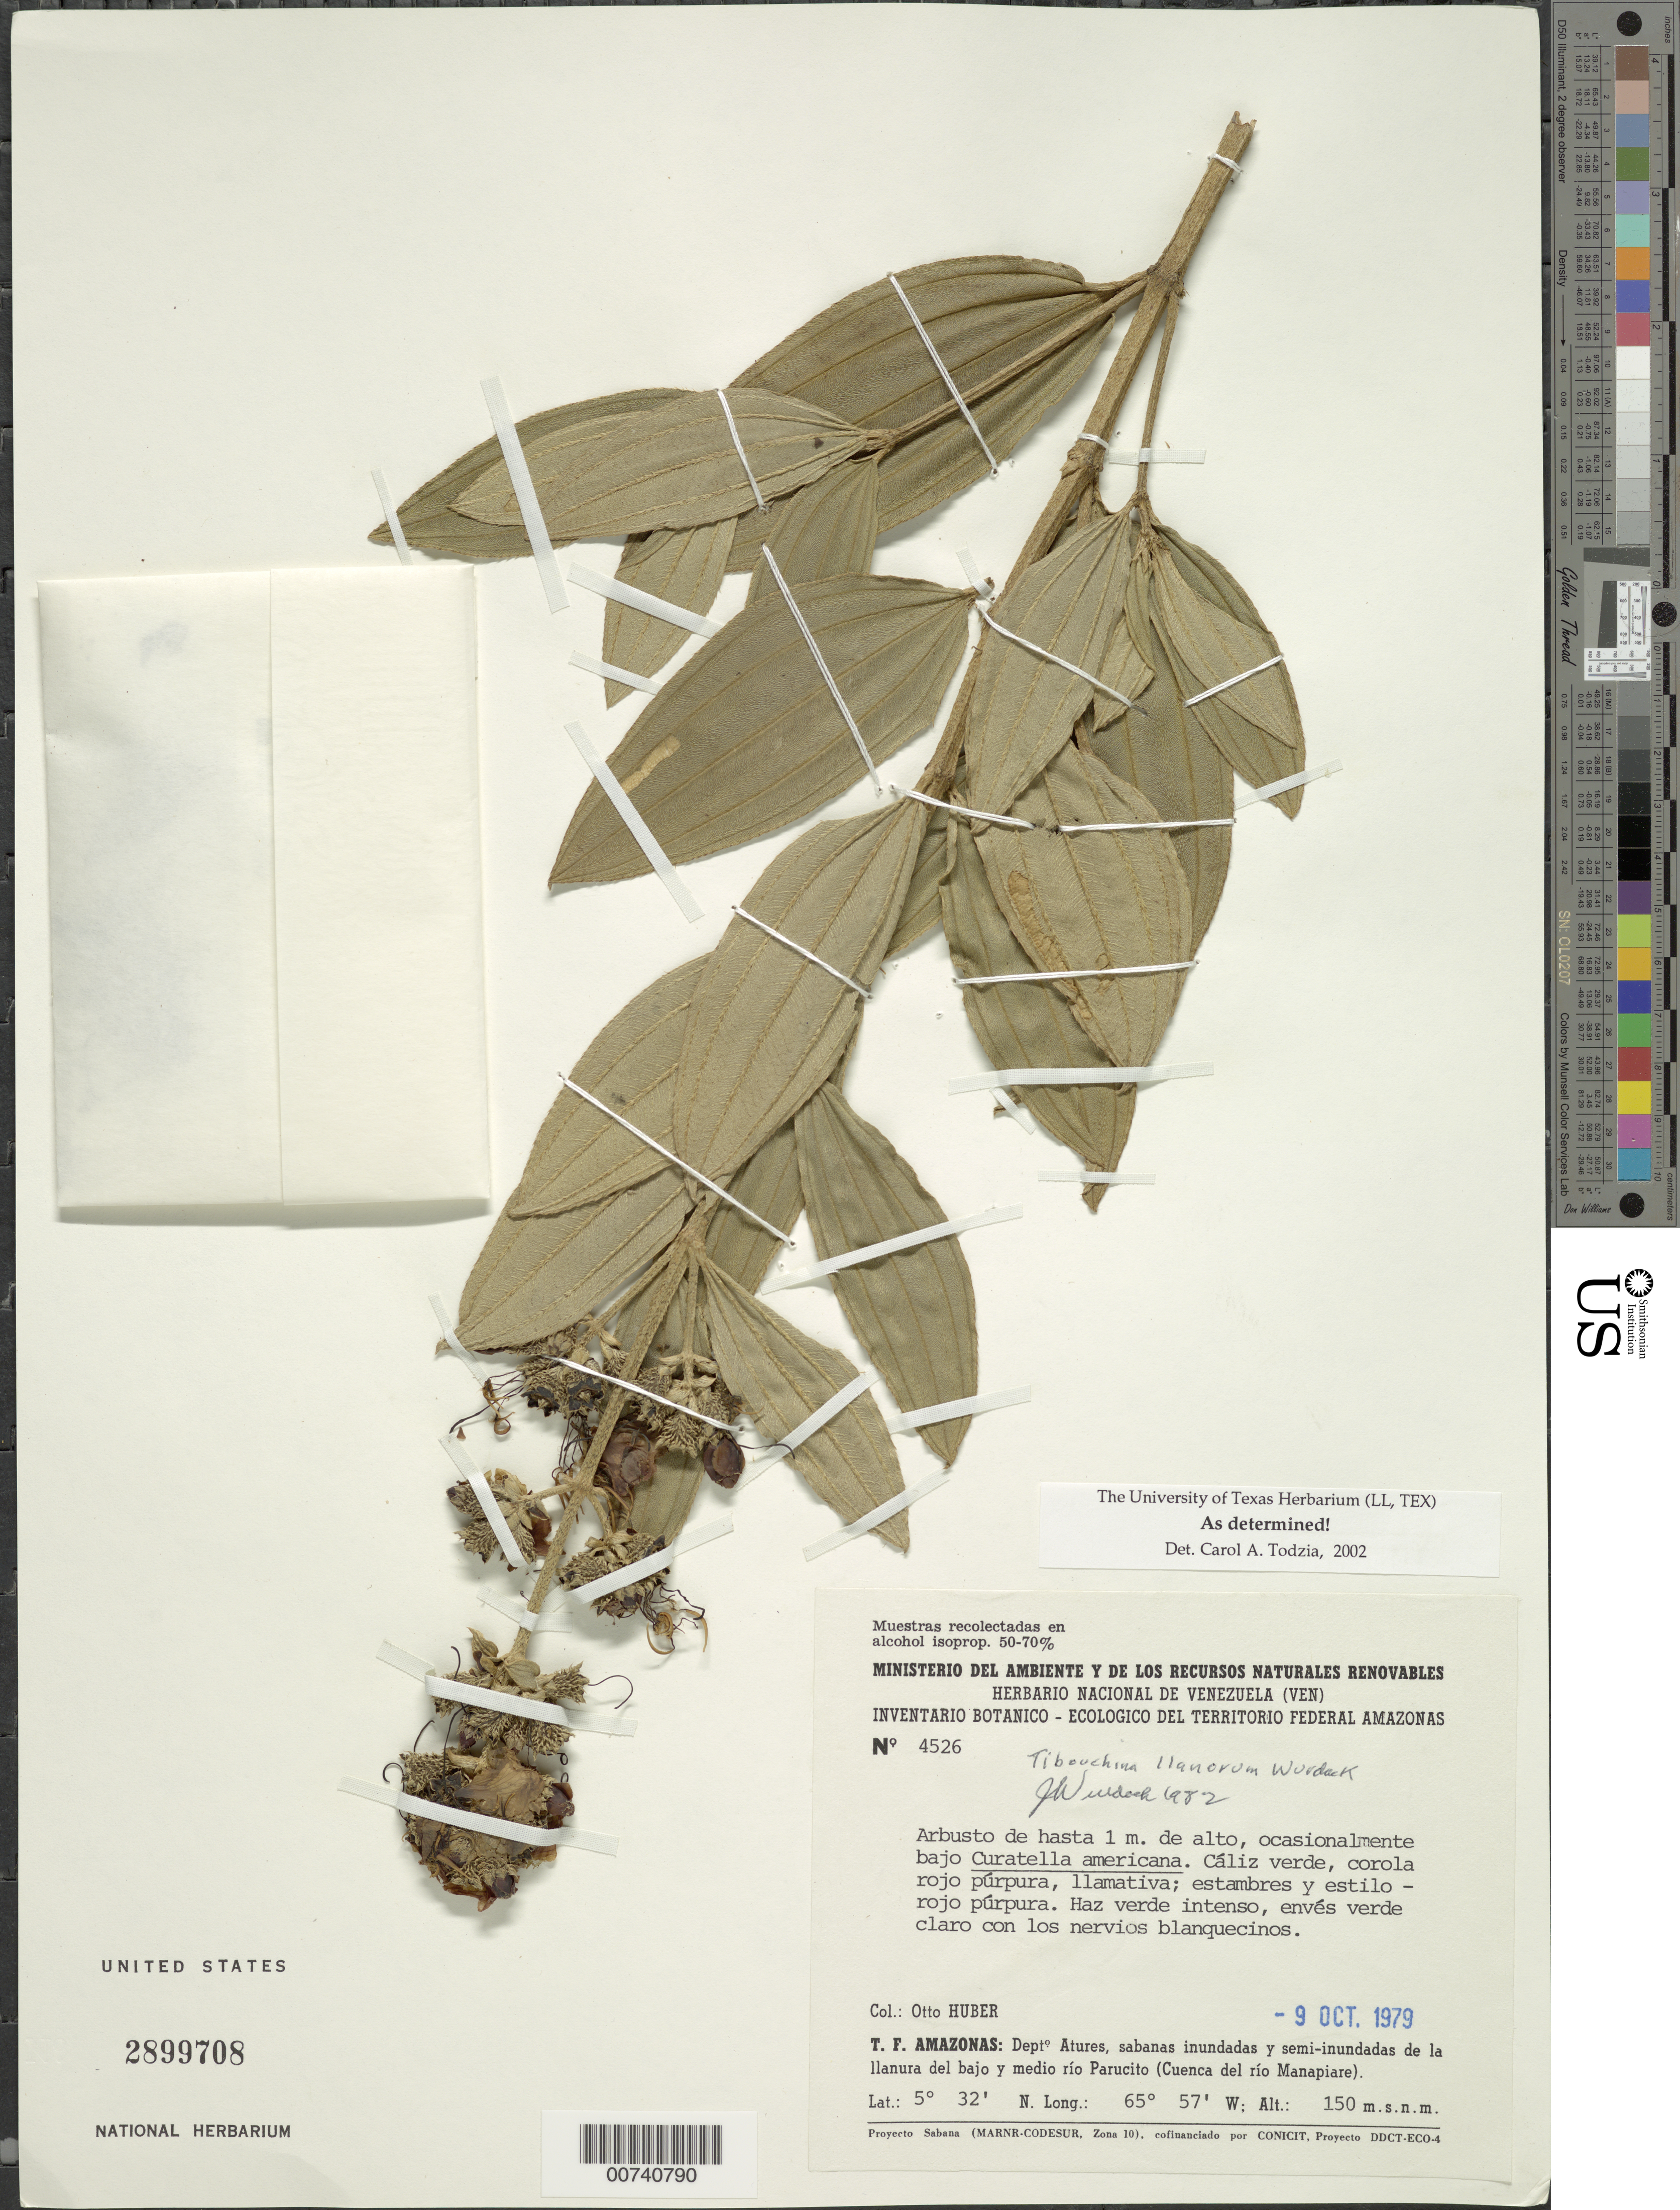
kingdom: Plantae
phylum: Tracheophyta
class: Magnoliopsida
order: Myrtales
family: Melastomataceae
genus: Tibouchina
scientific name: Tibouchina llanorum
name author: Wurdack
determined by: Todzia, C. A., (TEX), University of Texas Austin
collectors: O. Huber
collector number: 4526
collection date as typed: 9-Oct-79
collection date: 1979-10-09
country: Venezuela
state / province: Amazonas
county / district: Atures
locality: Río Parucito (Cuenca del río Manapiare)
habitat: Inundated & semi-inundated savannas; under Curatella americana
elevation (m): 150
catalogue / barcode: US 2899708